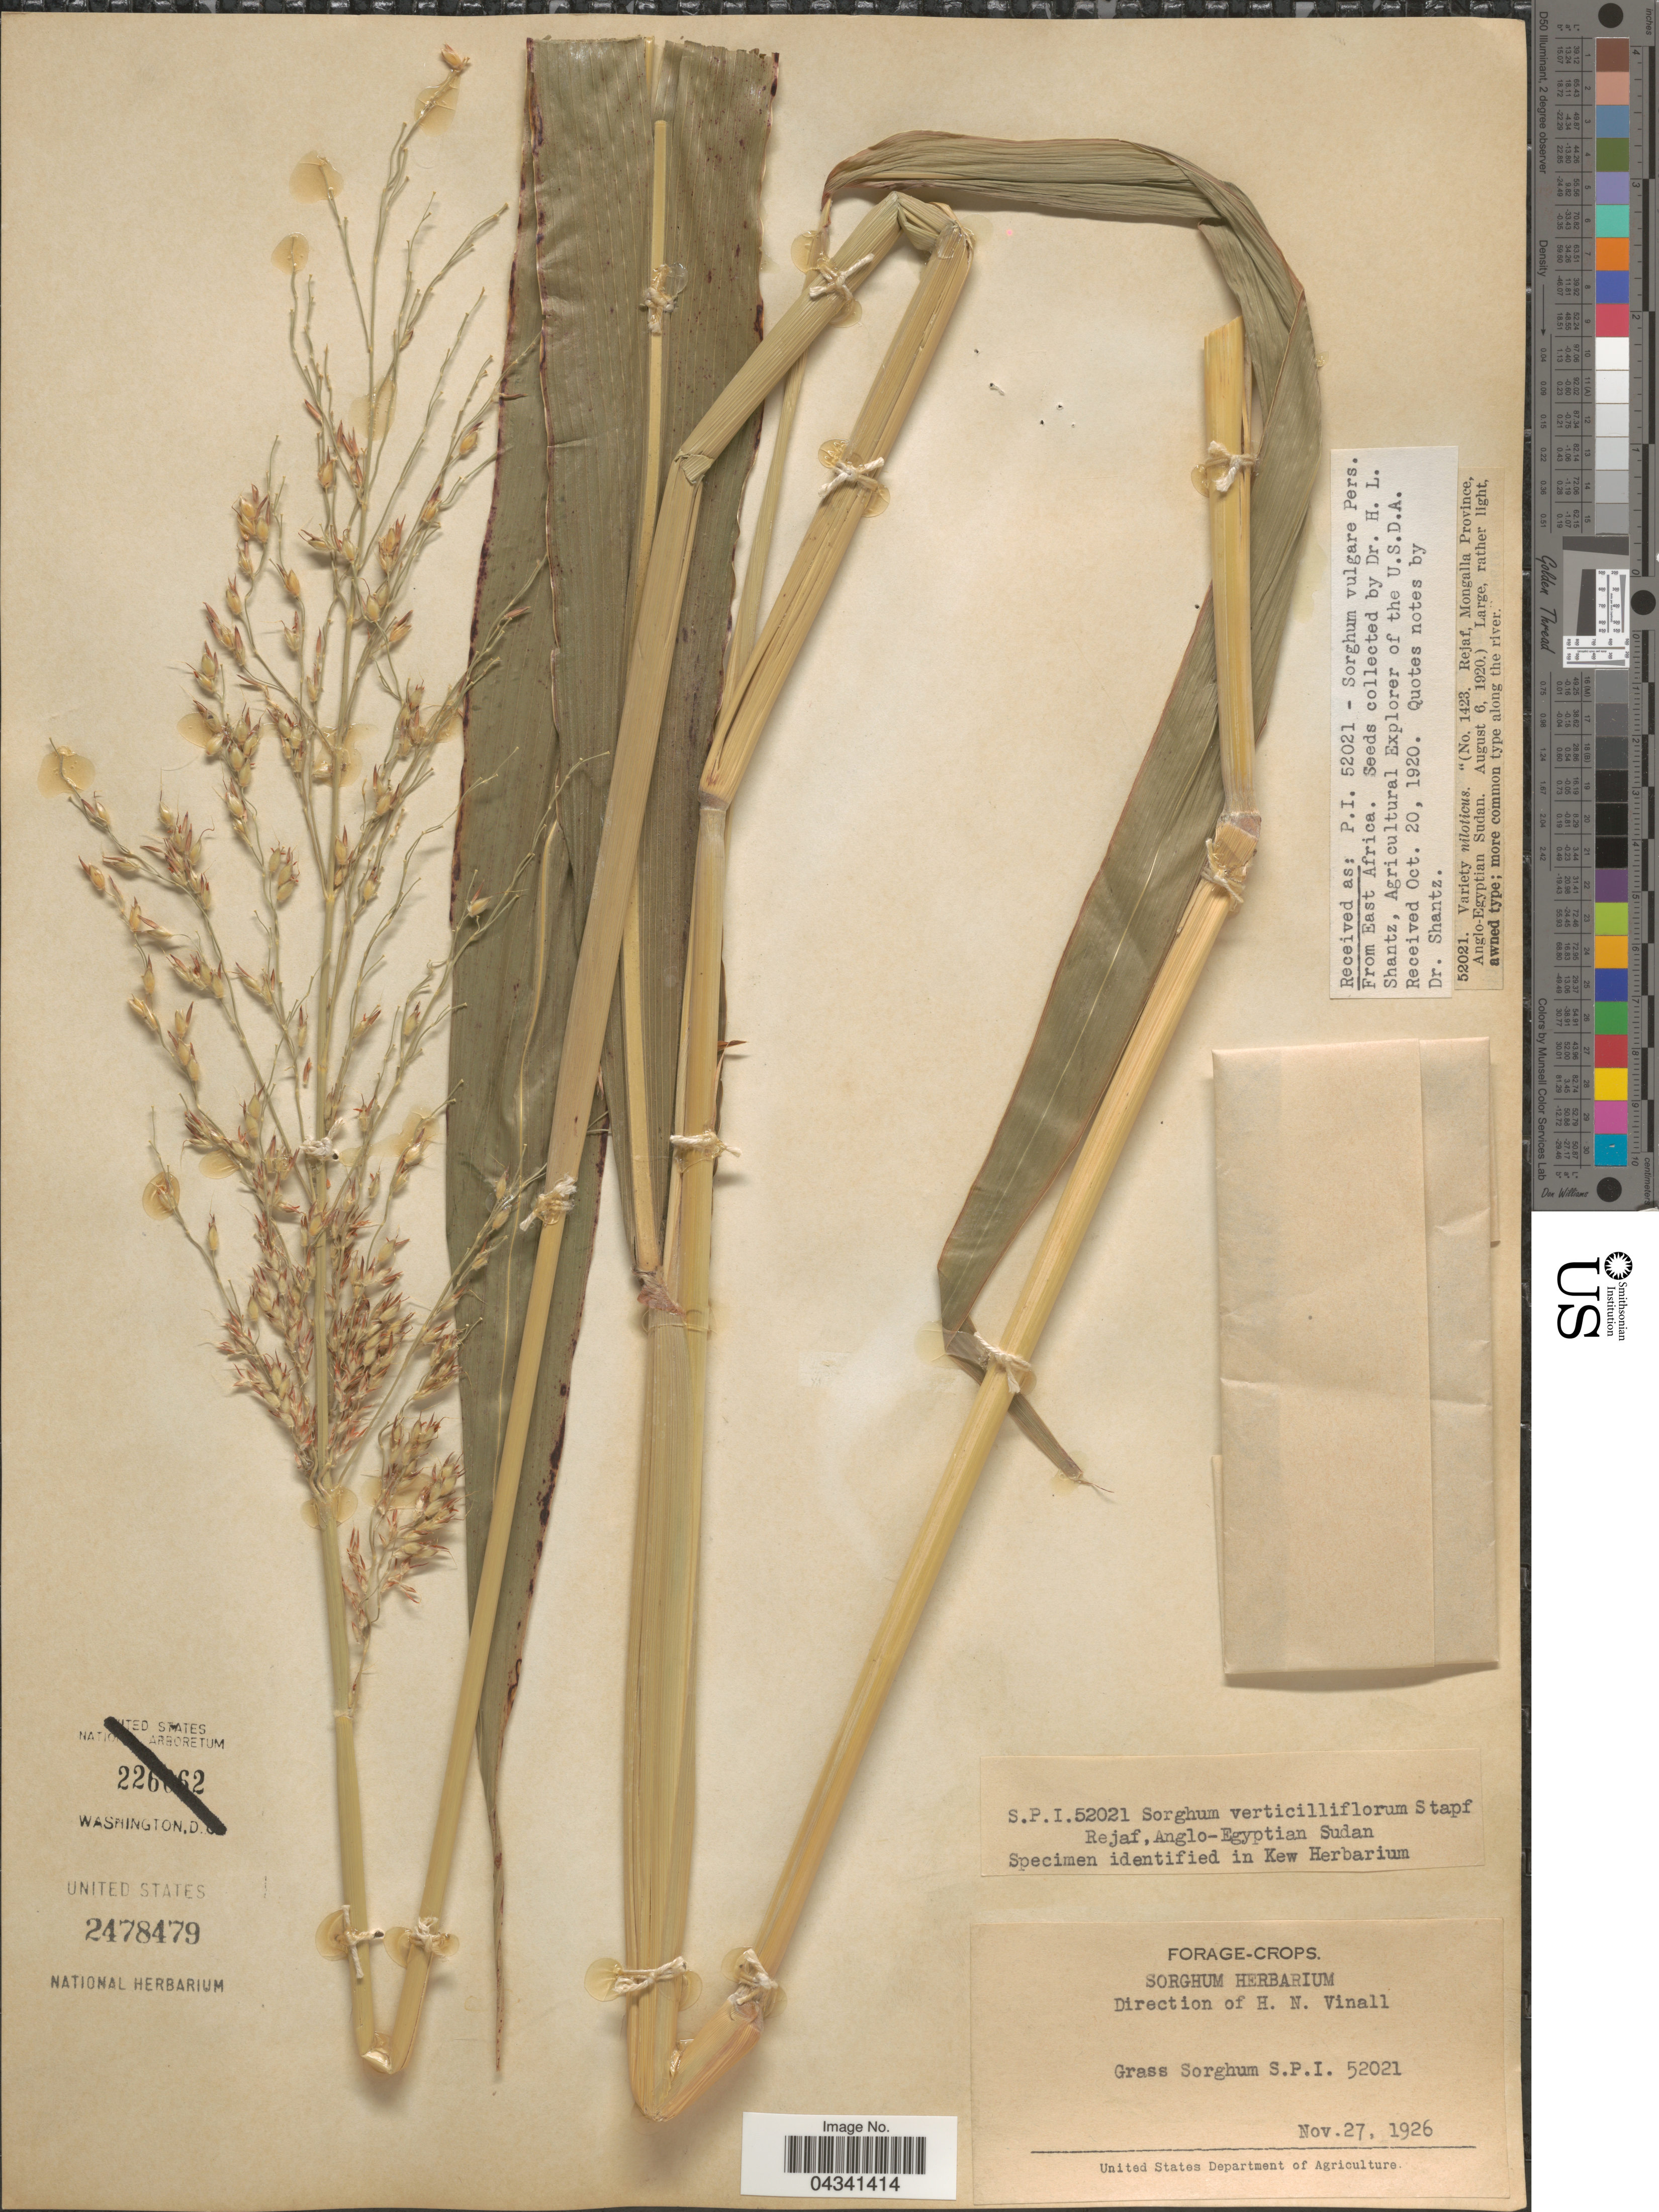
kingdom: Plantae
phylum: Tracheophyta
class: Liliopsida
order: Poales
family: Poaceae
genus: Sorghum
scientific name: Sorghum arundinaceum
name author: (Desv.) Stapf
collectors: H. Vinall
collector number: S.P.I. 52021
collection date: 1926-11-27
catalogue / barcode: US 2478479